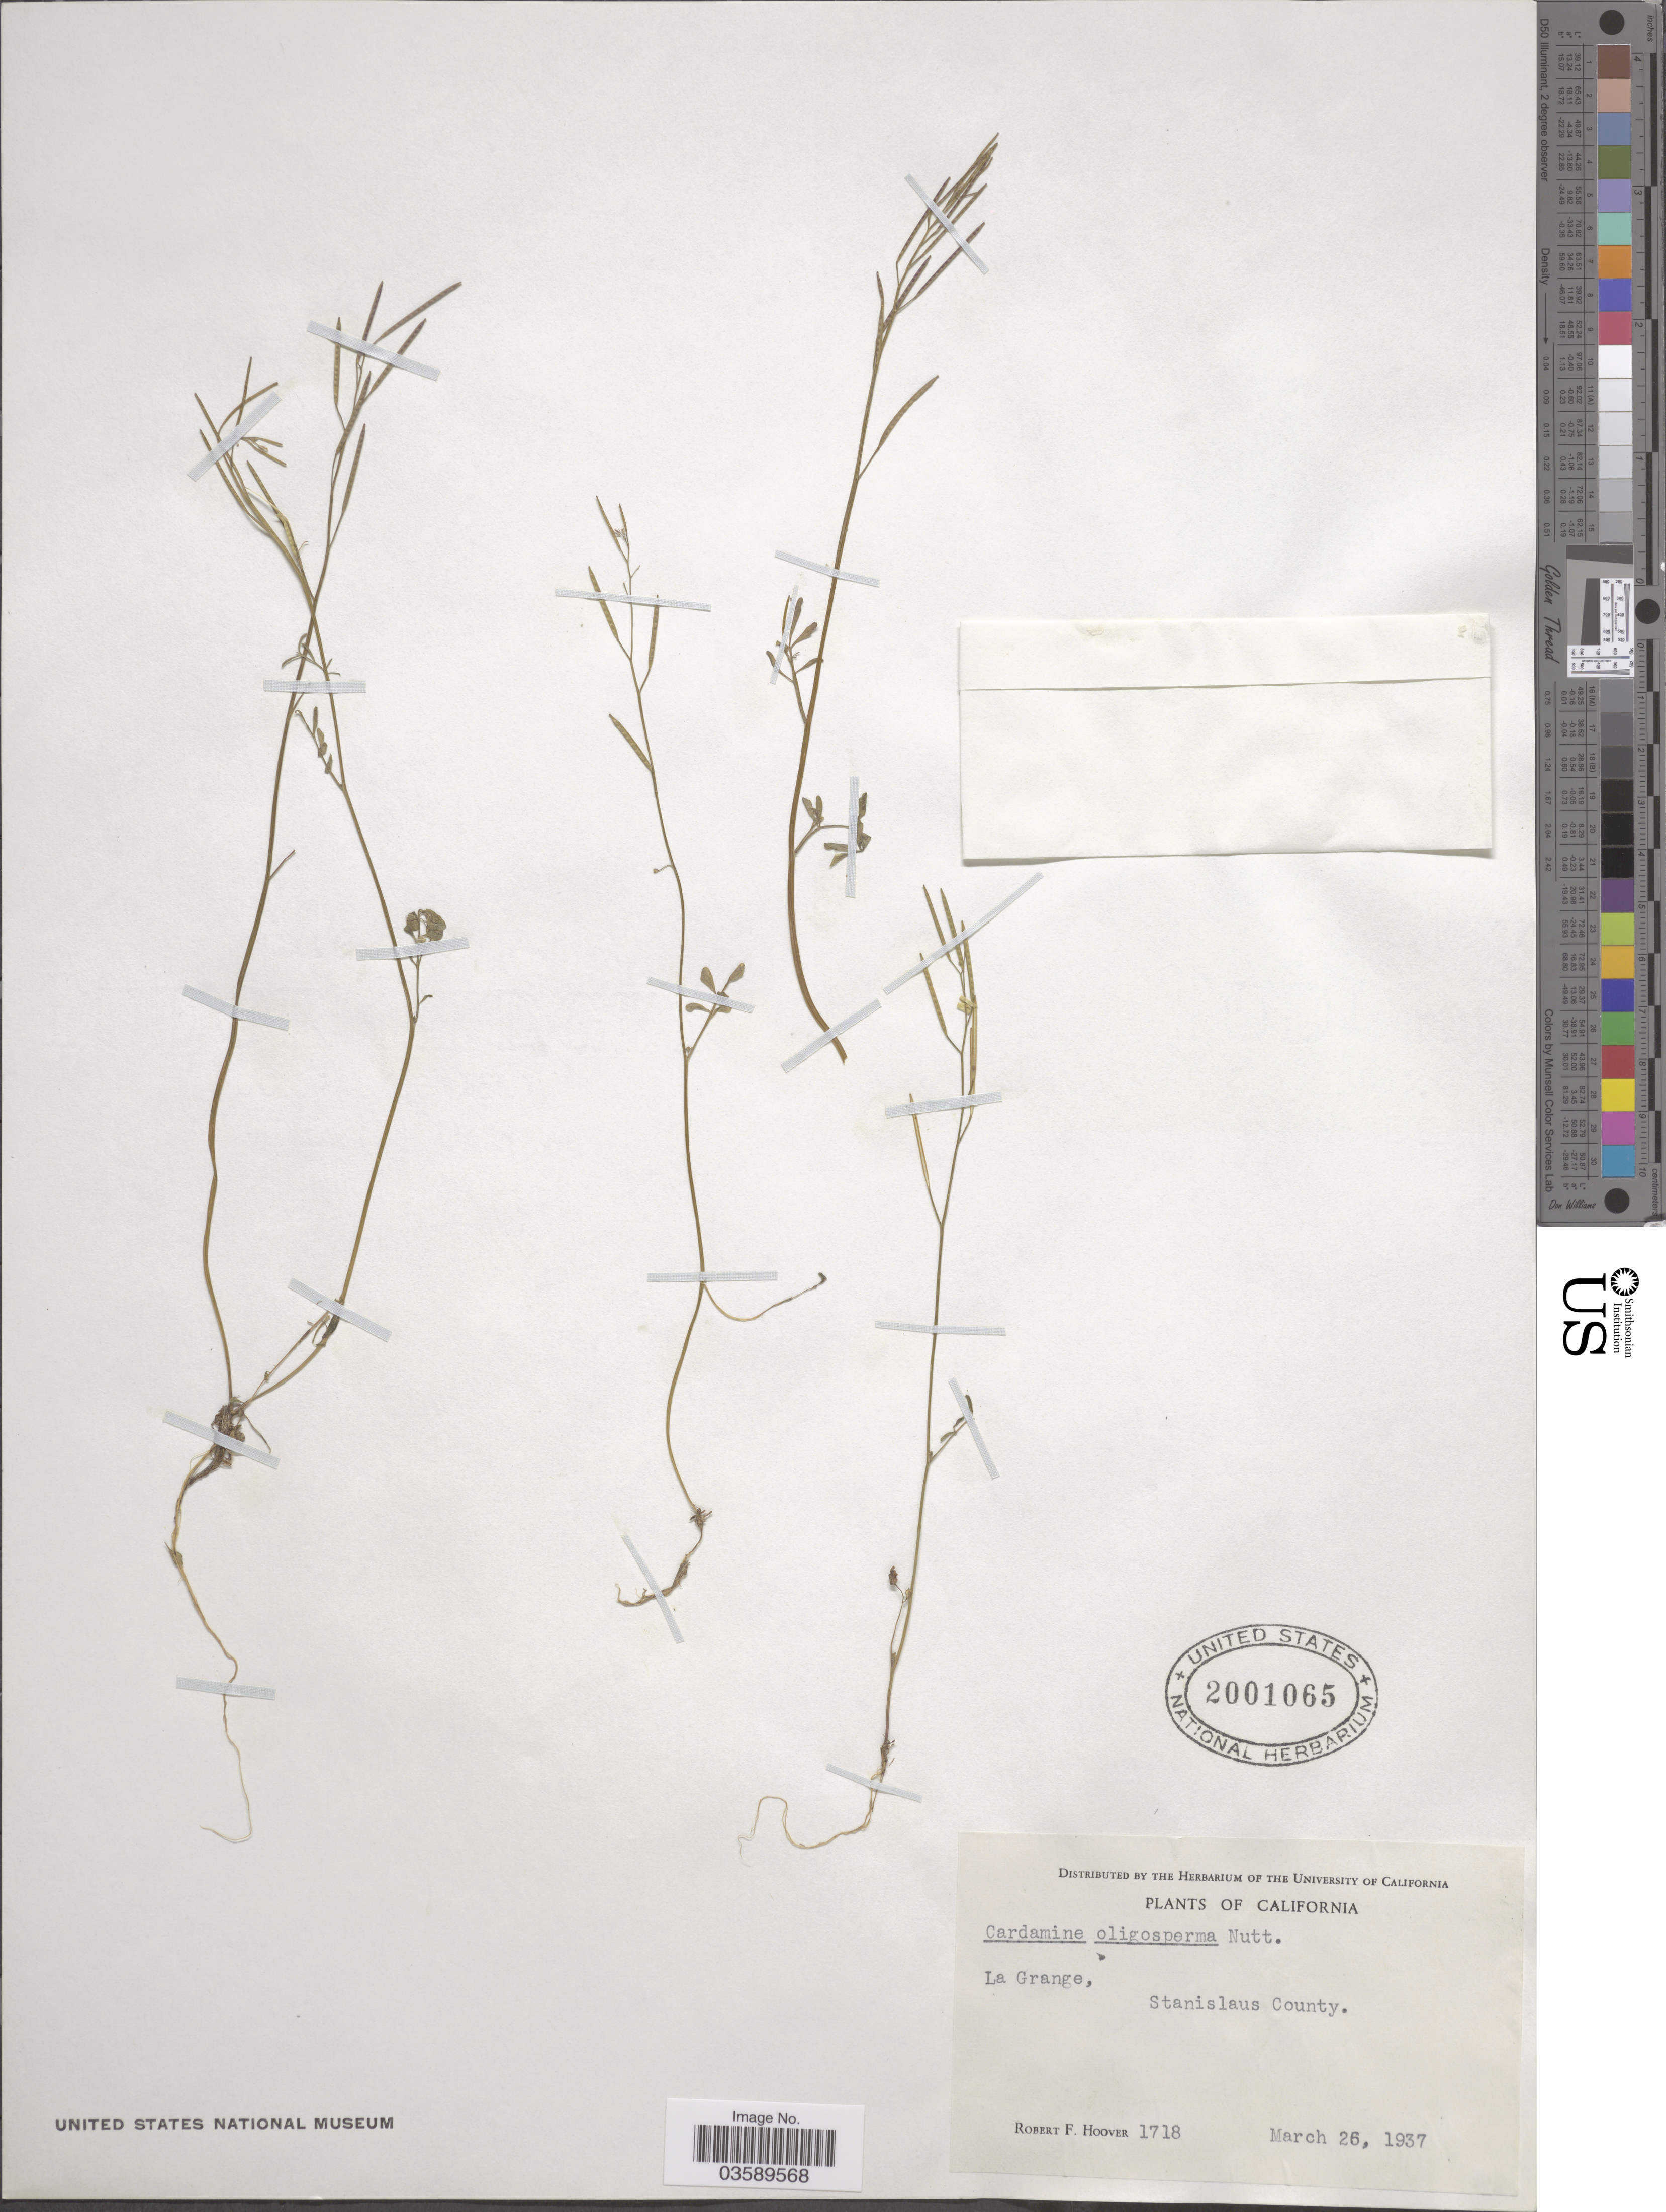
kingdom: Plantae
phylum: Tracheophyta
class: Magnoliopsida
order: Brassicales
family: Brassicaceae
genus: Cardamine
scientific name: Cardamine oligosperma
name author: Nutt.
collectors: R. F. Hoover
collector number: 1718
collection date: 1937-03-26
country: United States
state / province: California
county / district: Stanislaus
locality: La Grange, Stanislaus County.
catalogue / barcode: US 2001065